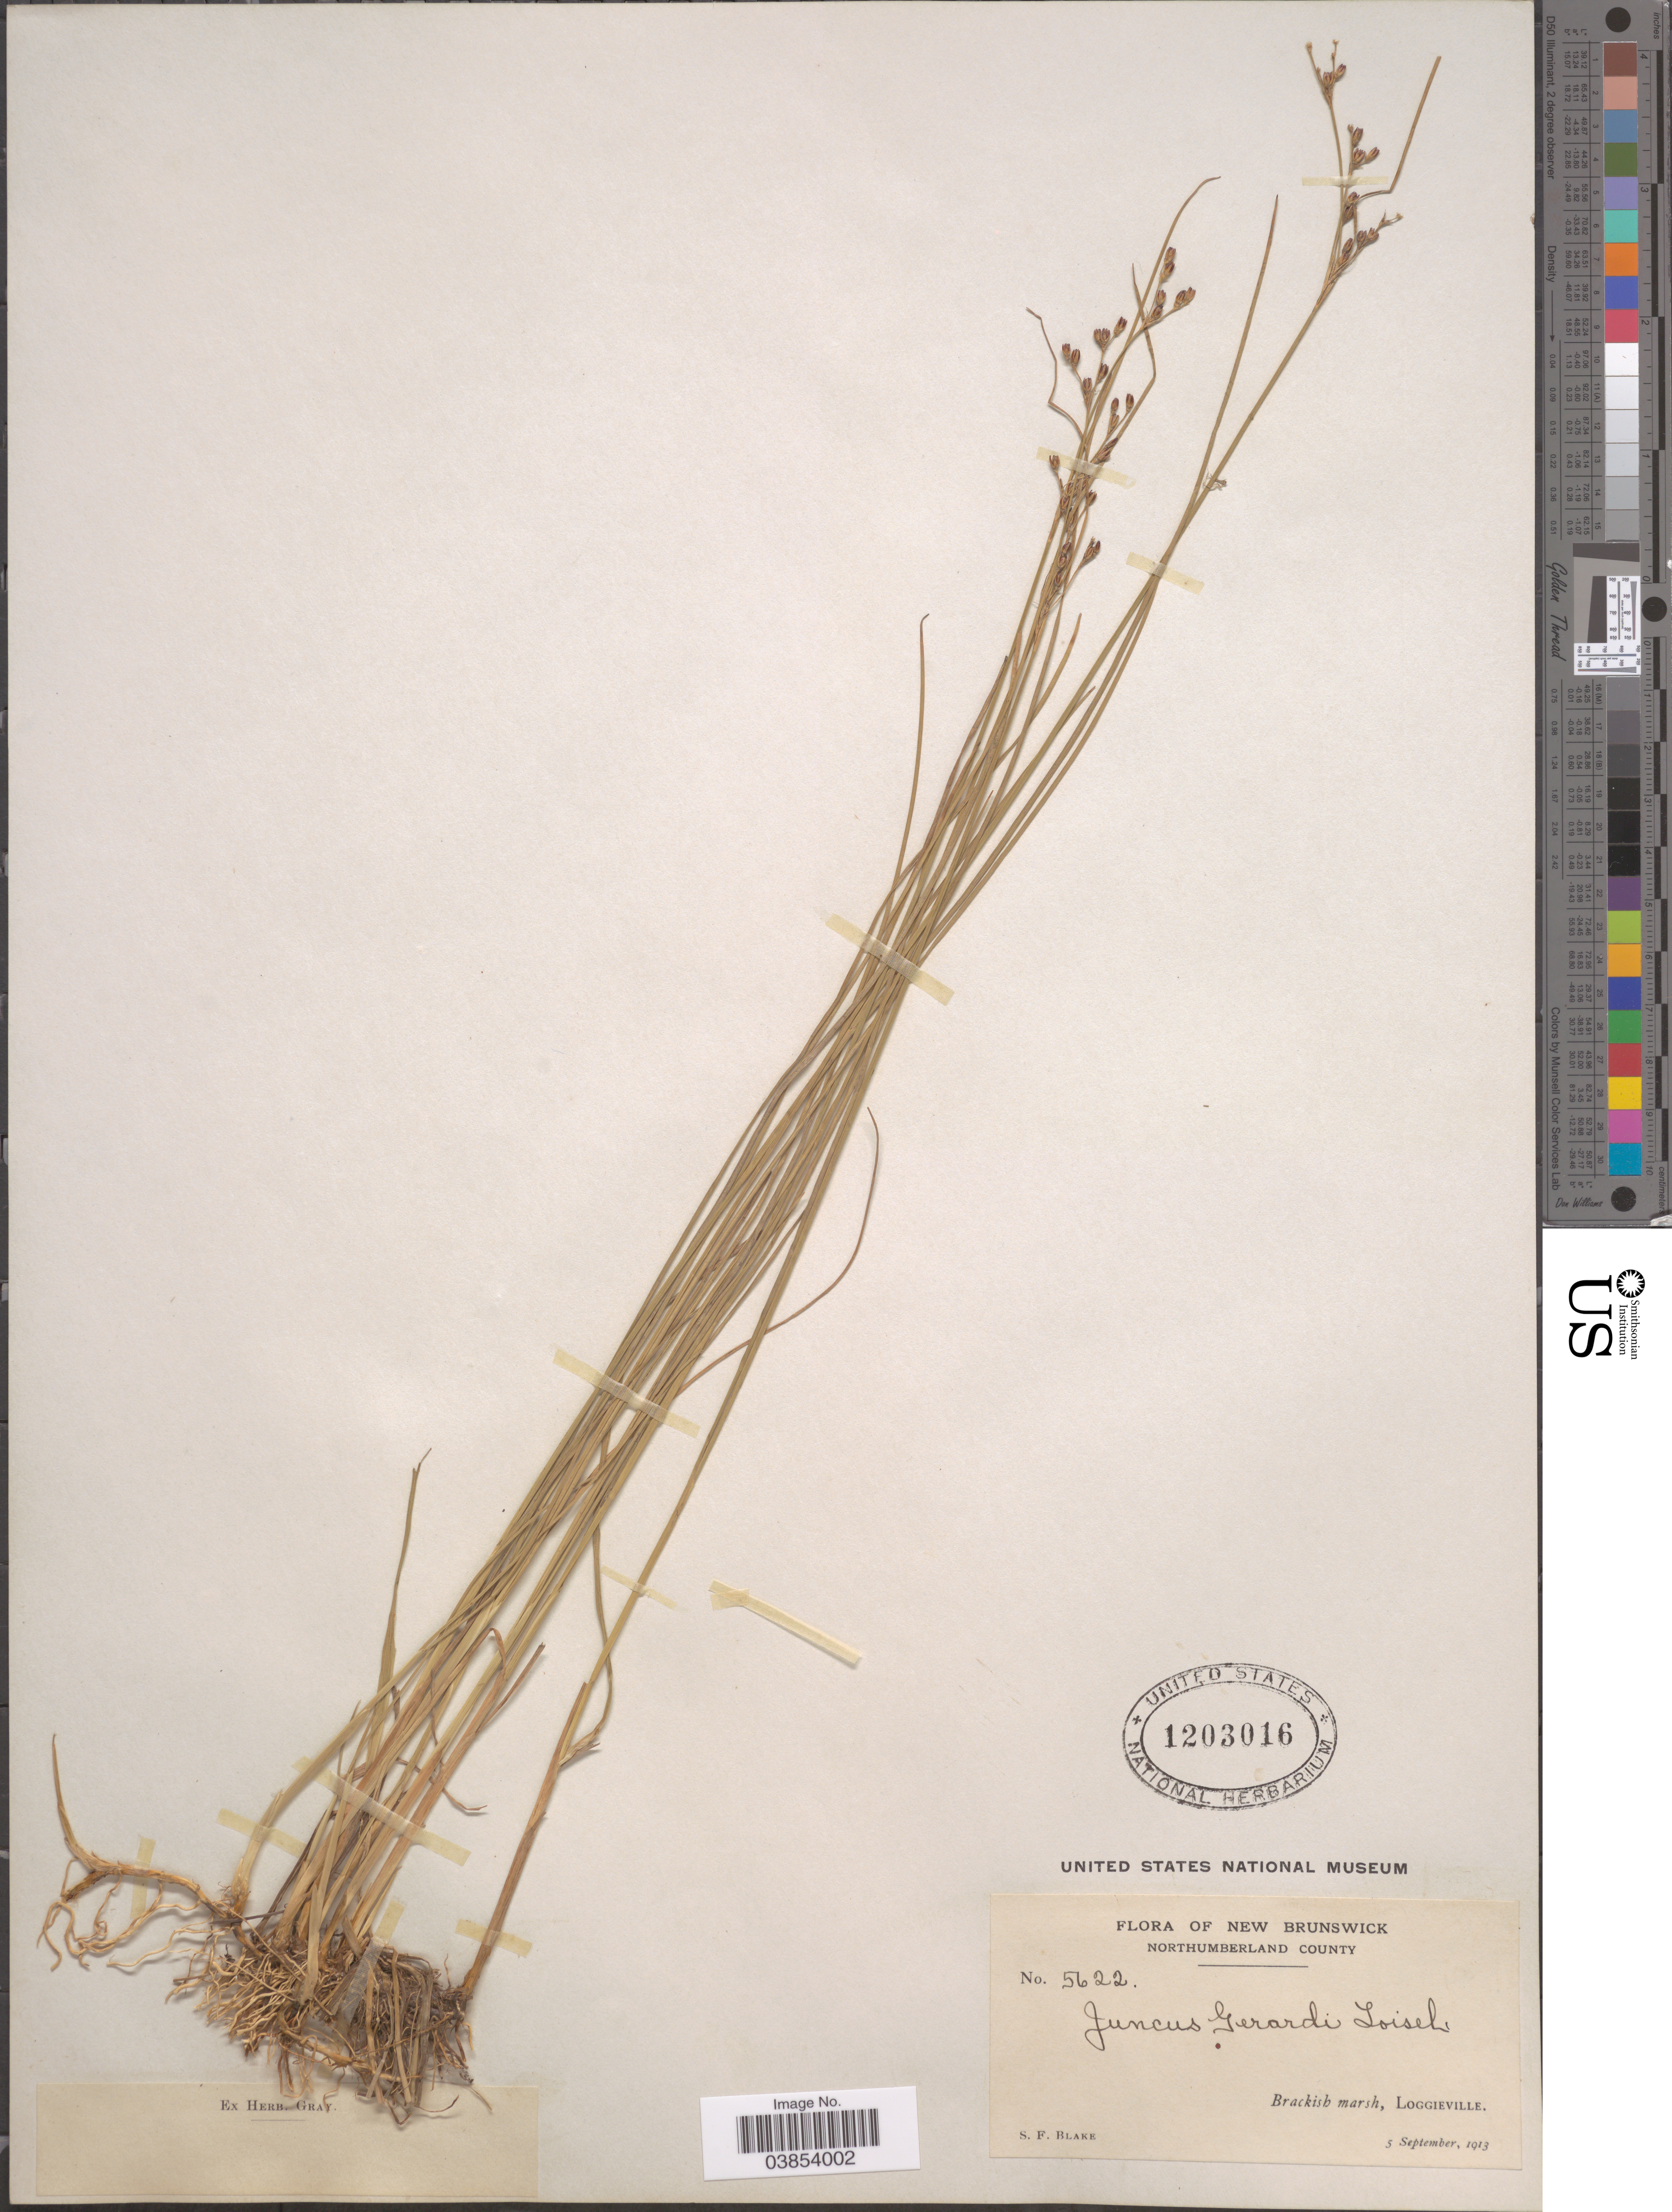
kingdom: Plantae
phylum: Tracheophyta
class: Liliopsida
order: Poales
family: Juncaceae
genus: Juncus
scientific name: Juncus gerardi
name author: Loisel.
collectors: S. Blake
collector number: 5622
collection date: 1913-09-05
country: Canada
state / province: New Brunswick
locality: Northumberland County. Brackish marsh, Loggieville.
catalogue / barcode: US 1203016